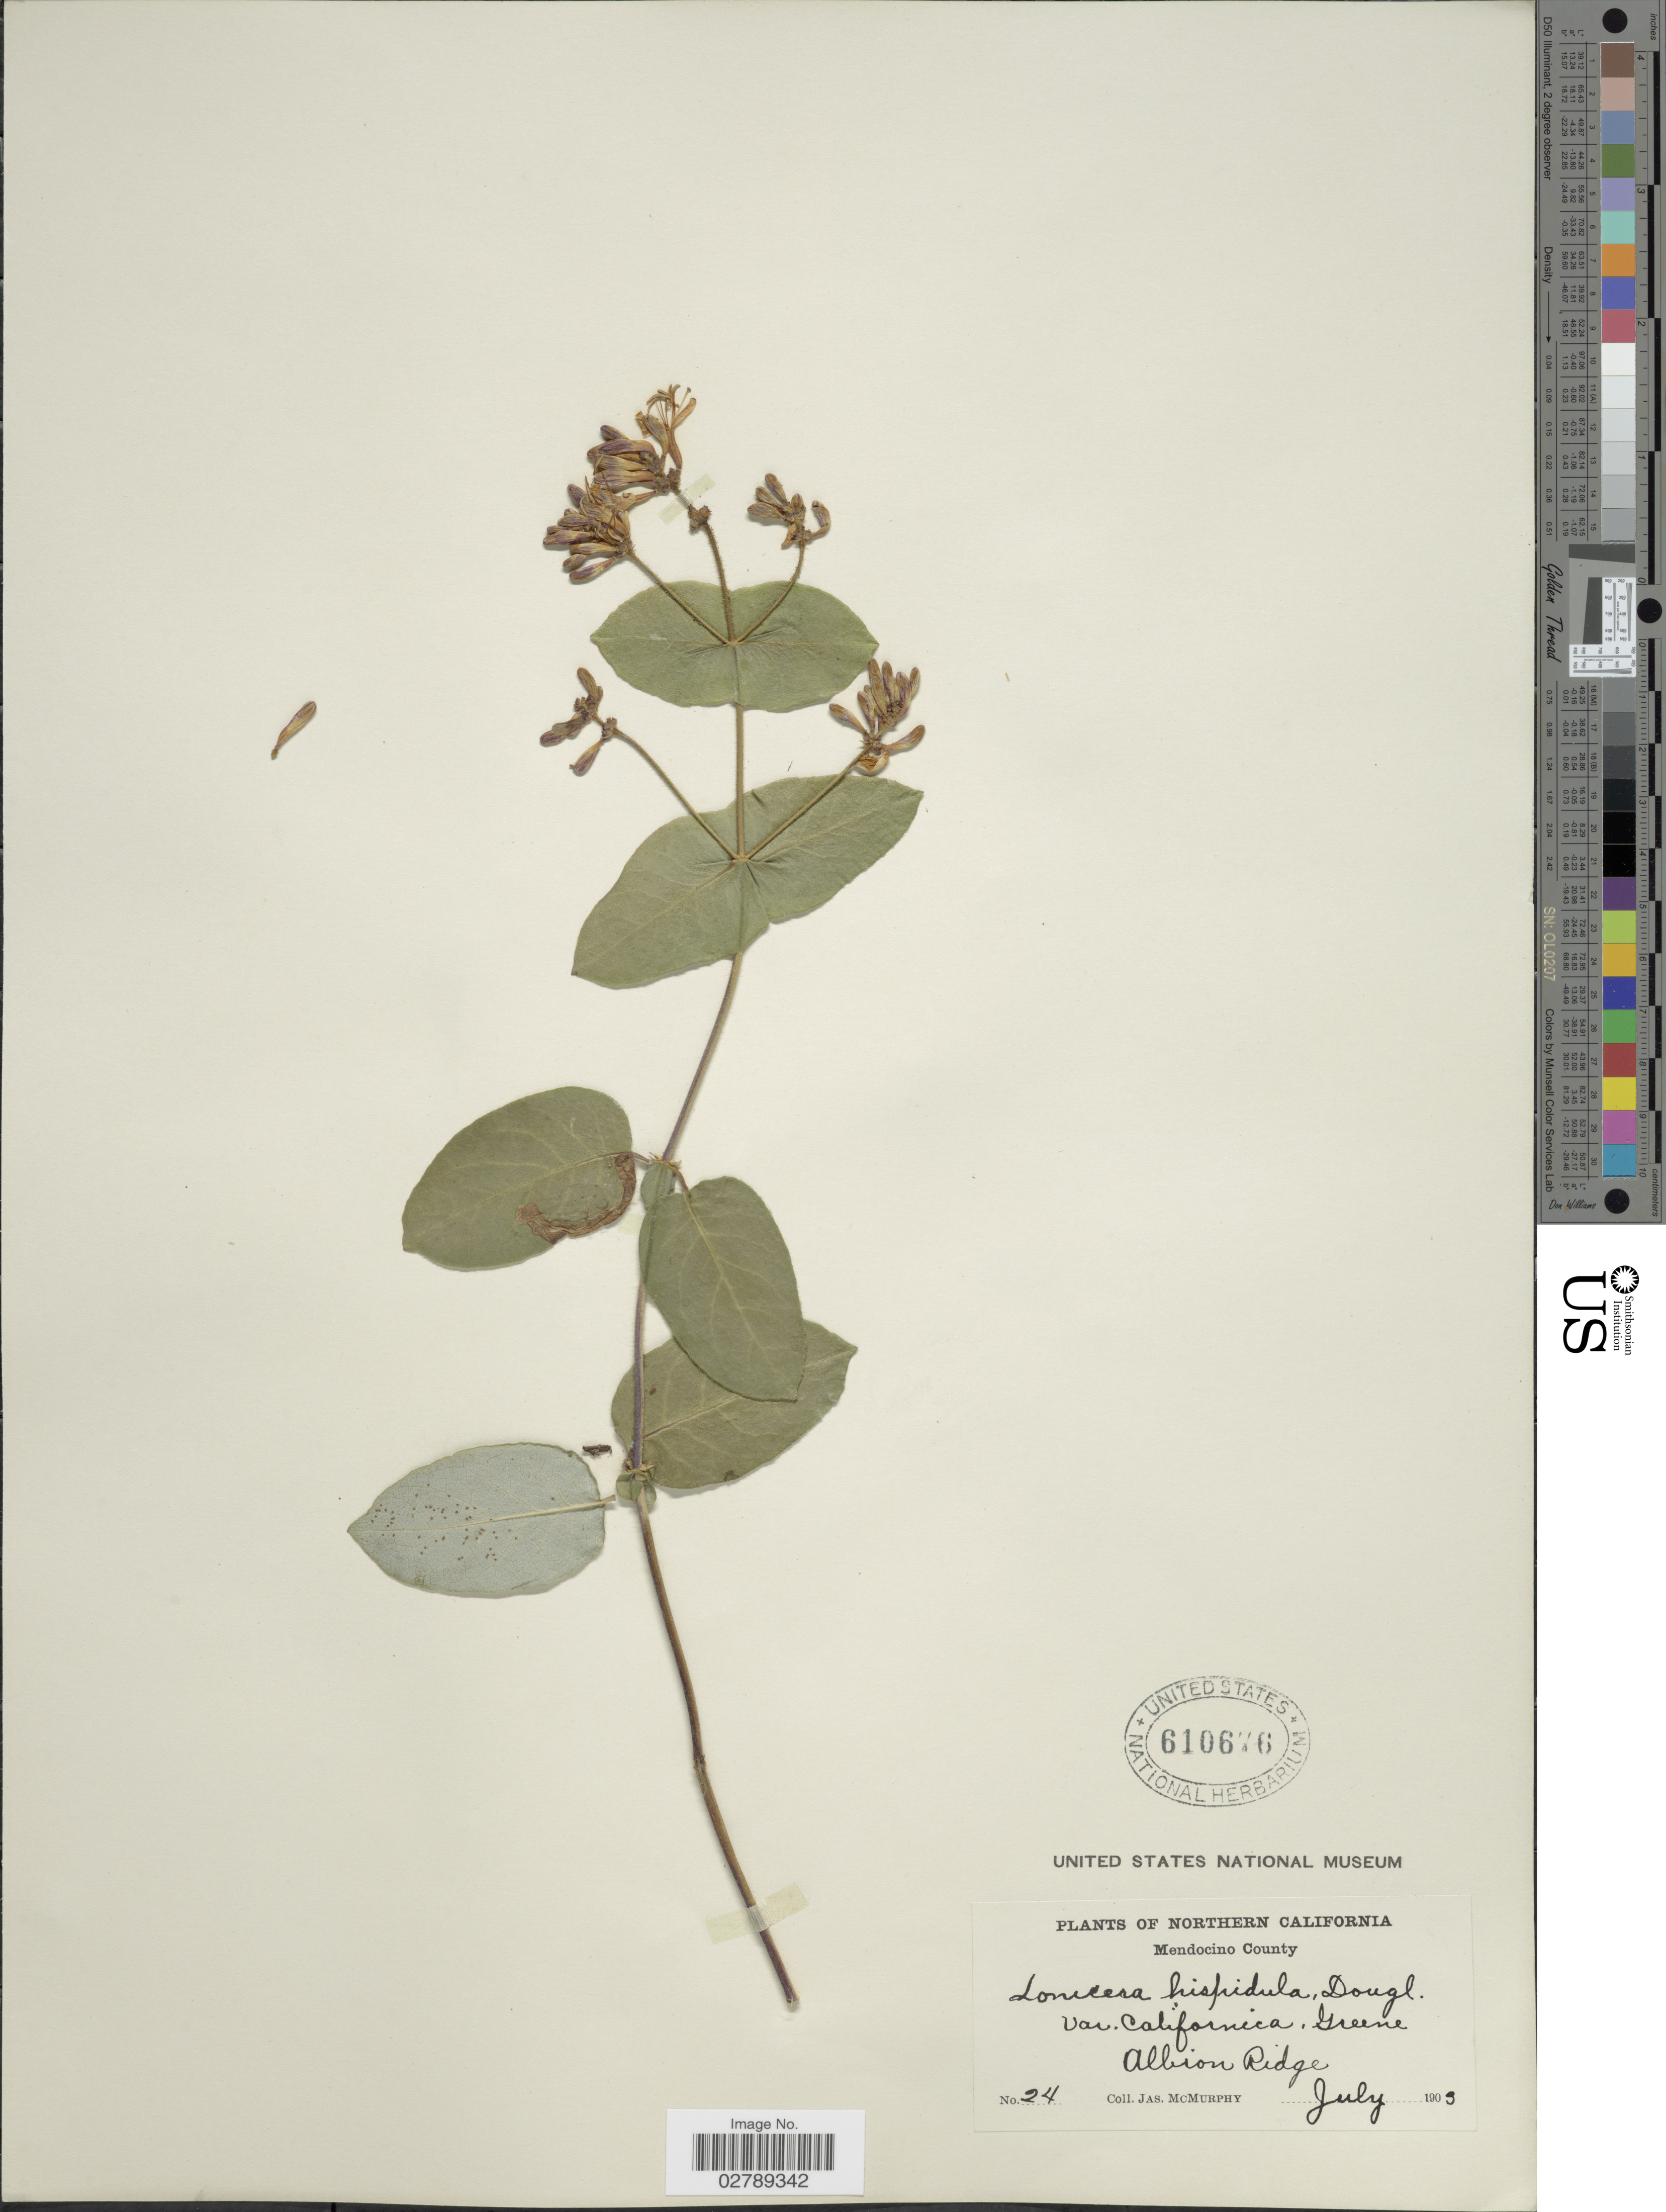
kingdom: Plantae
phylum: Tracheophyta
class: Magnoliopsida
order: Dipsacales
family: Caprifoliaceae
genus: Lonicera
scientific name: Lonicera hispidula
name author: Douglas ex Lindl.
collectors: J. McMurphy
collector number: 24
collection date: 1903-07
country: United States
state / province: California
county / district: Mendocino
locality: Northern California. Mendocino County. Albion Ridge.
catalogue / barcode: US 610676